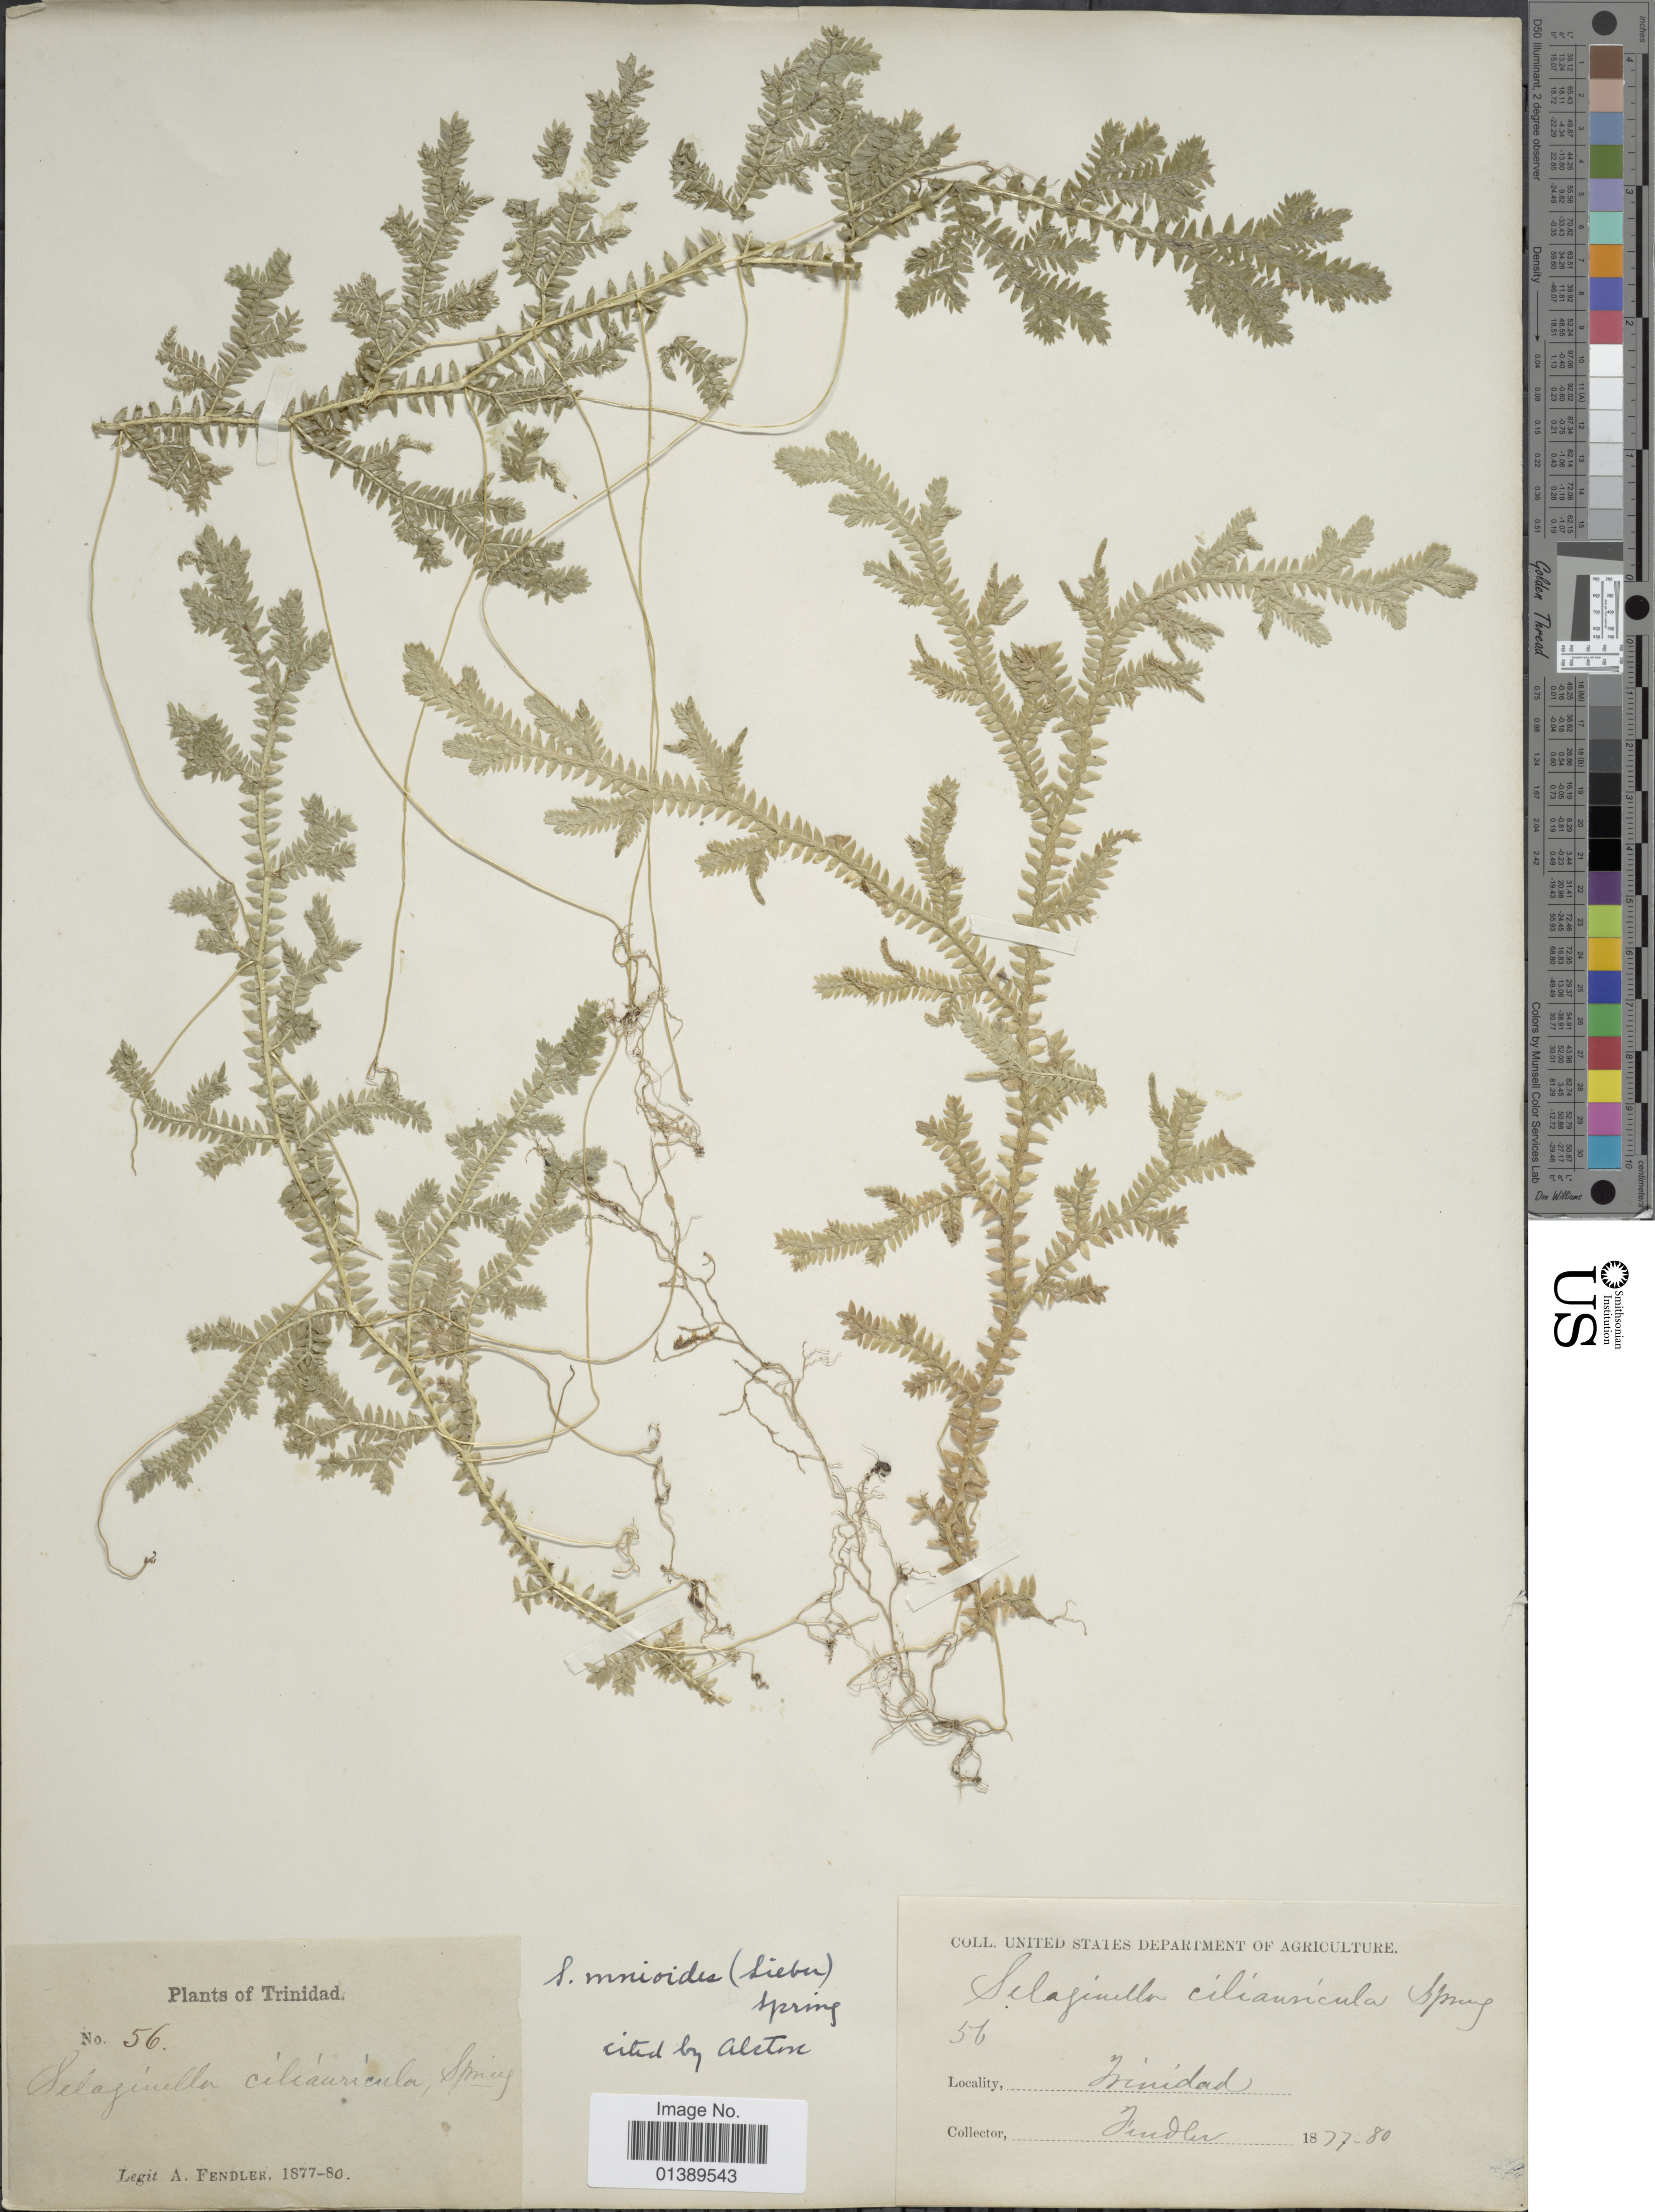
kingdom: Plantae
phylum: Tracheophyta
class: Lycopodiopsida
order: Selaginellales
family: Selaginellaceae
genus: Selaginella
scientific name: Selaginella diffusa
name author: (C. Presl) Spring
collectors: A. Fendler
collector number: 56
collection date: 1877/1880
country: Trinidad and Tobago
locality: Trinidad